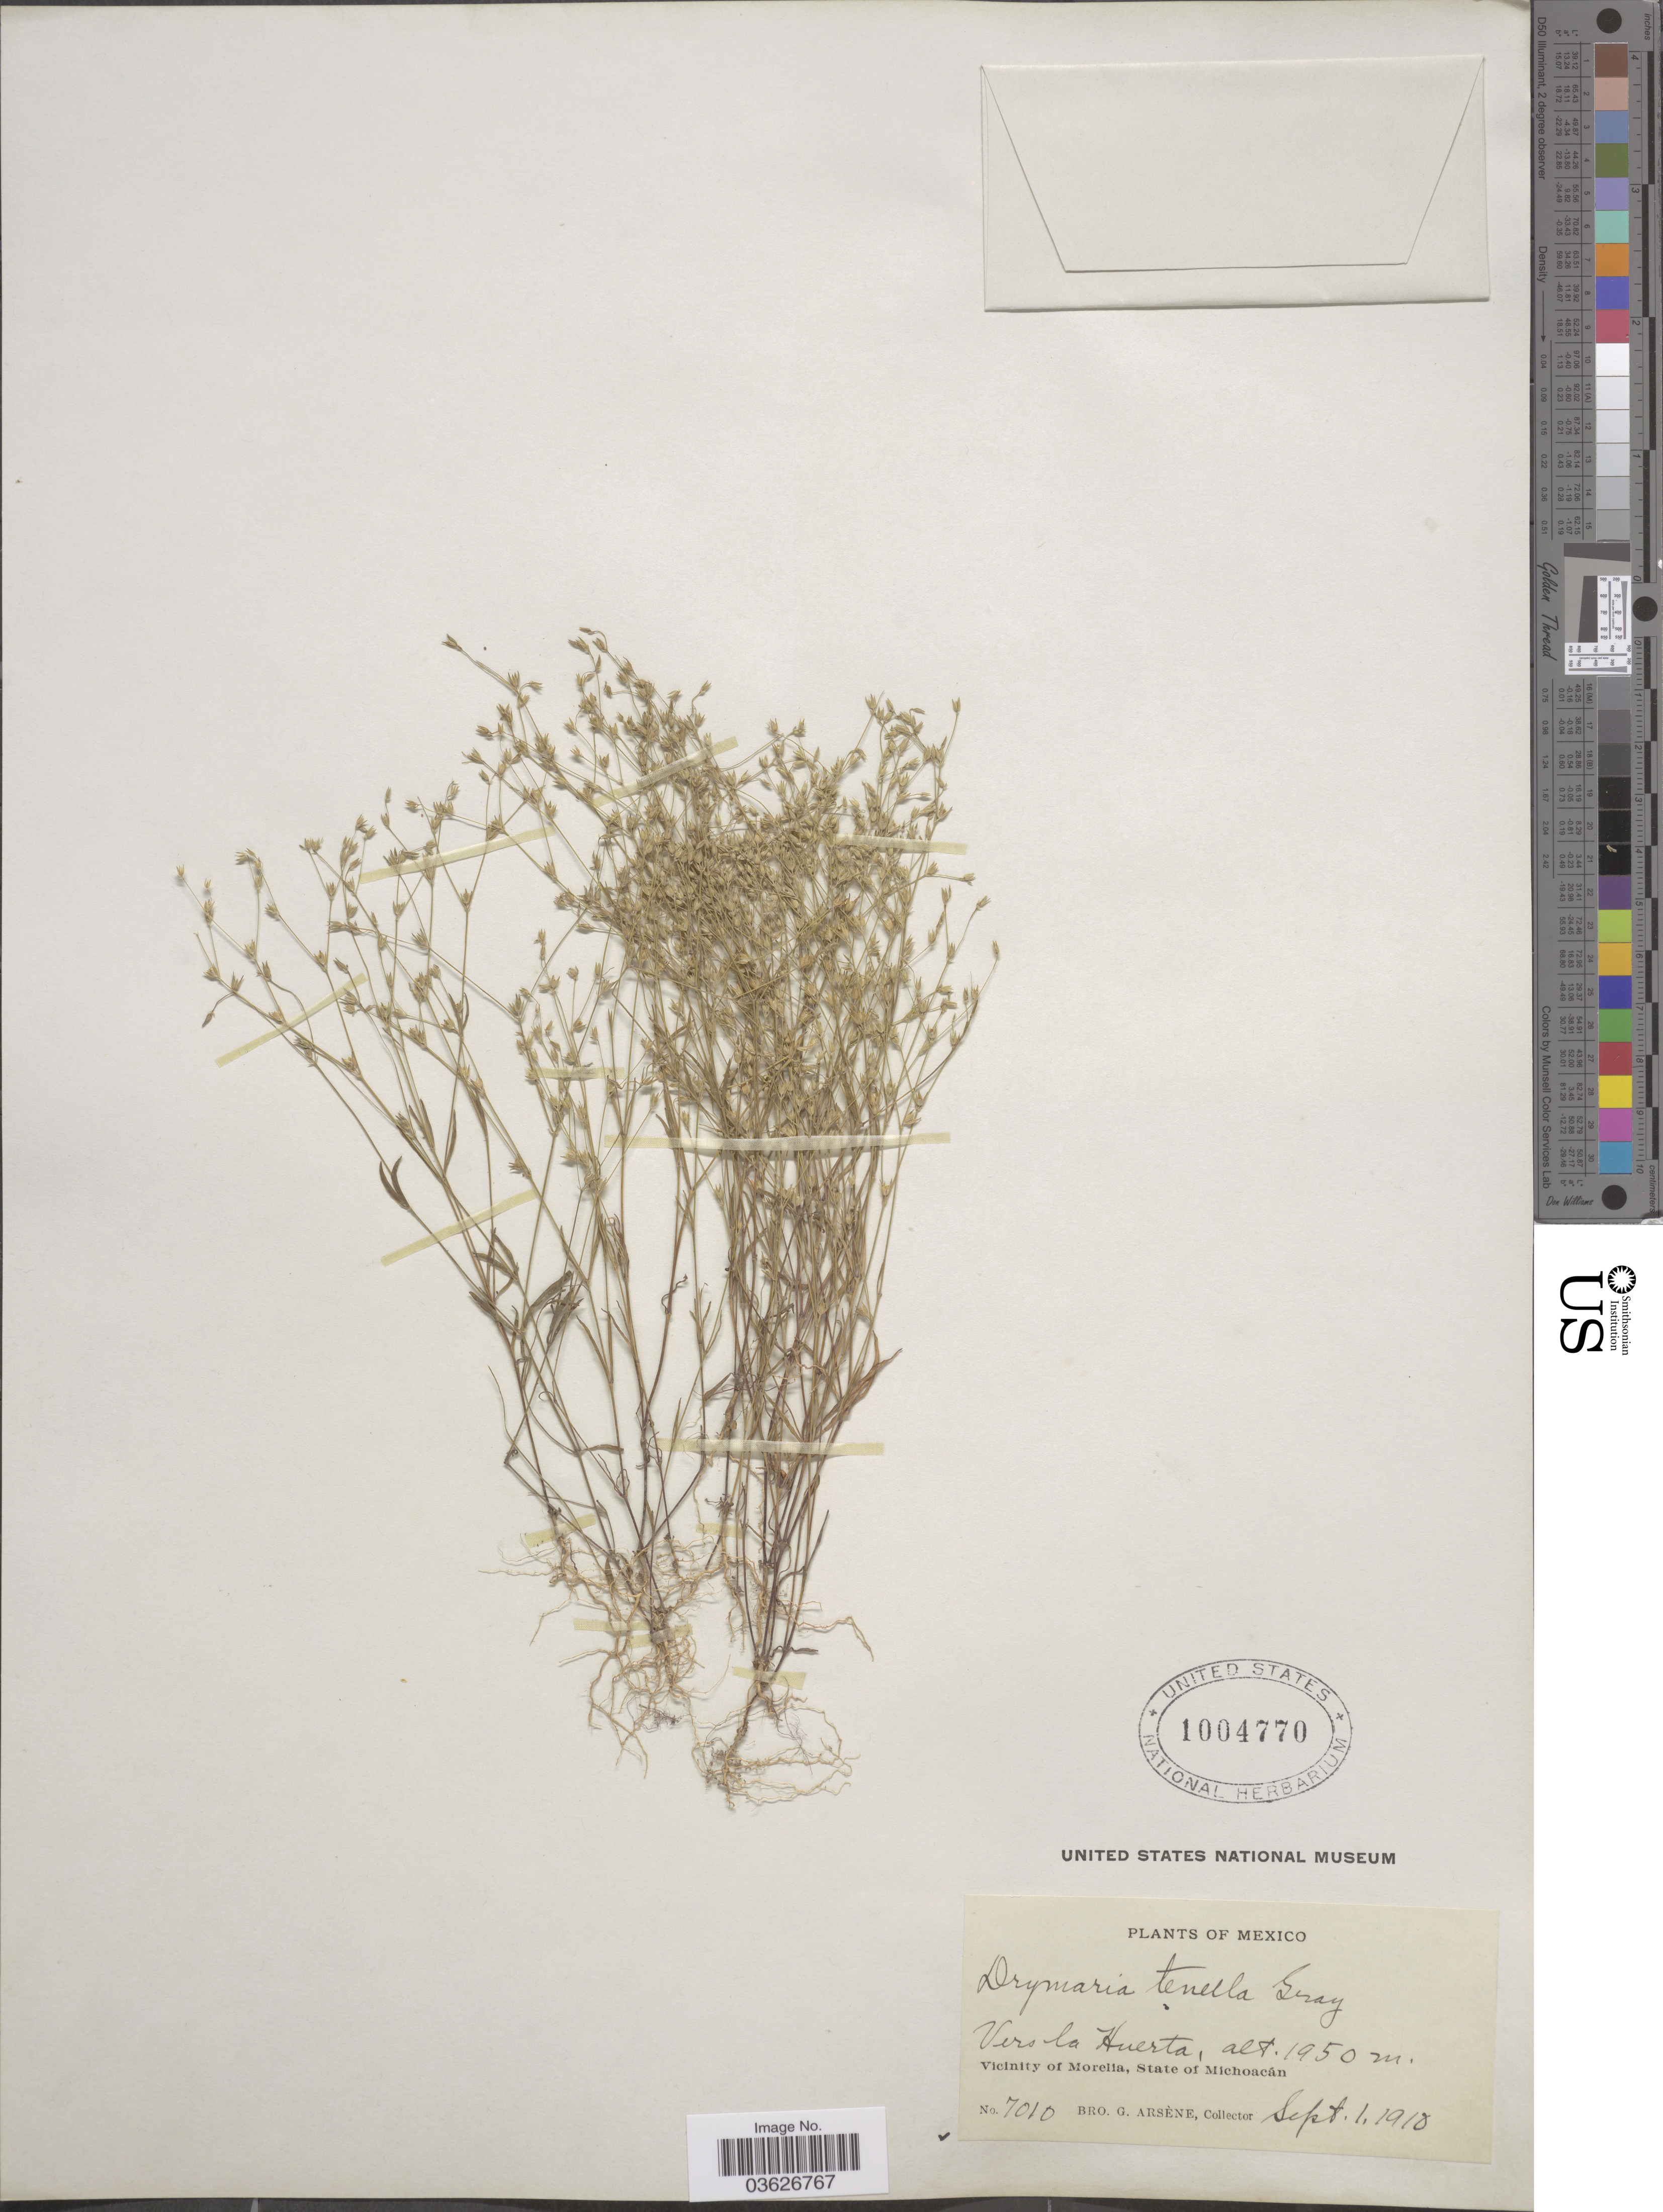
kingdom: Plantae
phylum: Tracheophyta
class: Magnoliopsida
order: Caryophyllales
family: Caryophyllaceae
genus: Drymaria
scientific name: Drymaria leptophylla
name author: (Cham.) Fenzl ex Rohrb.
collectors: Bro. G. Arsène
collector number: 7010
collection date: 1910-09-01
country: Mexico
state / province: Michoacán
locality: Vers la Huerta. Vicinity of Morelia.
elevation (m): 1950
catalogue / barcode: US 1004770